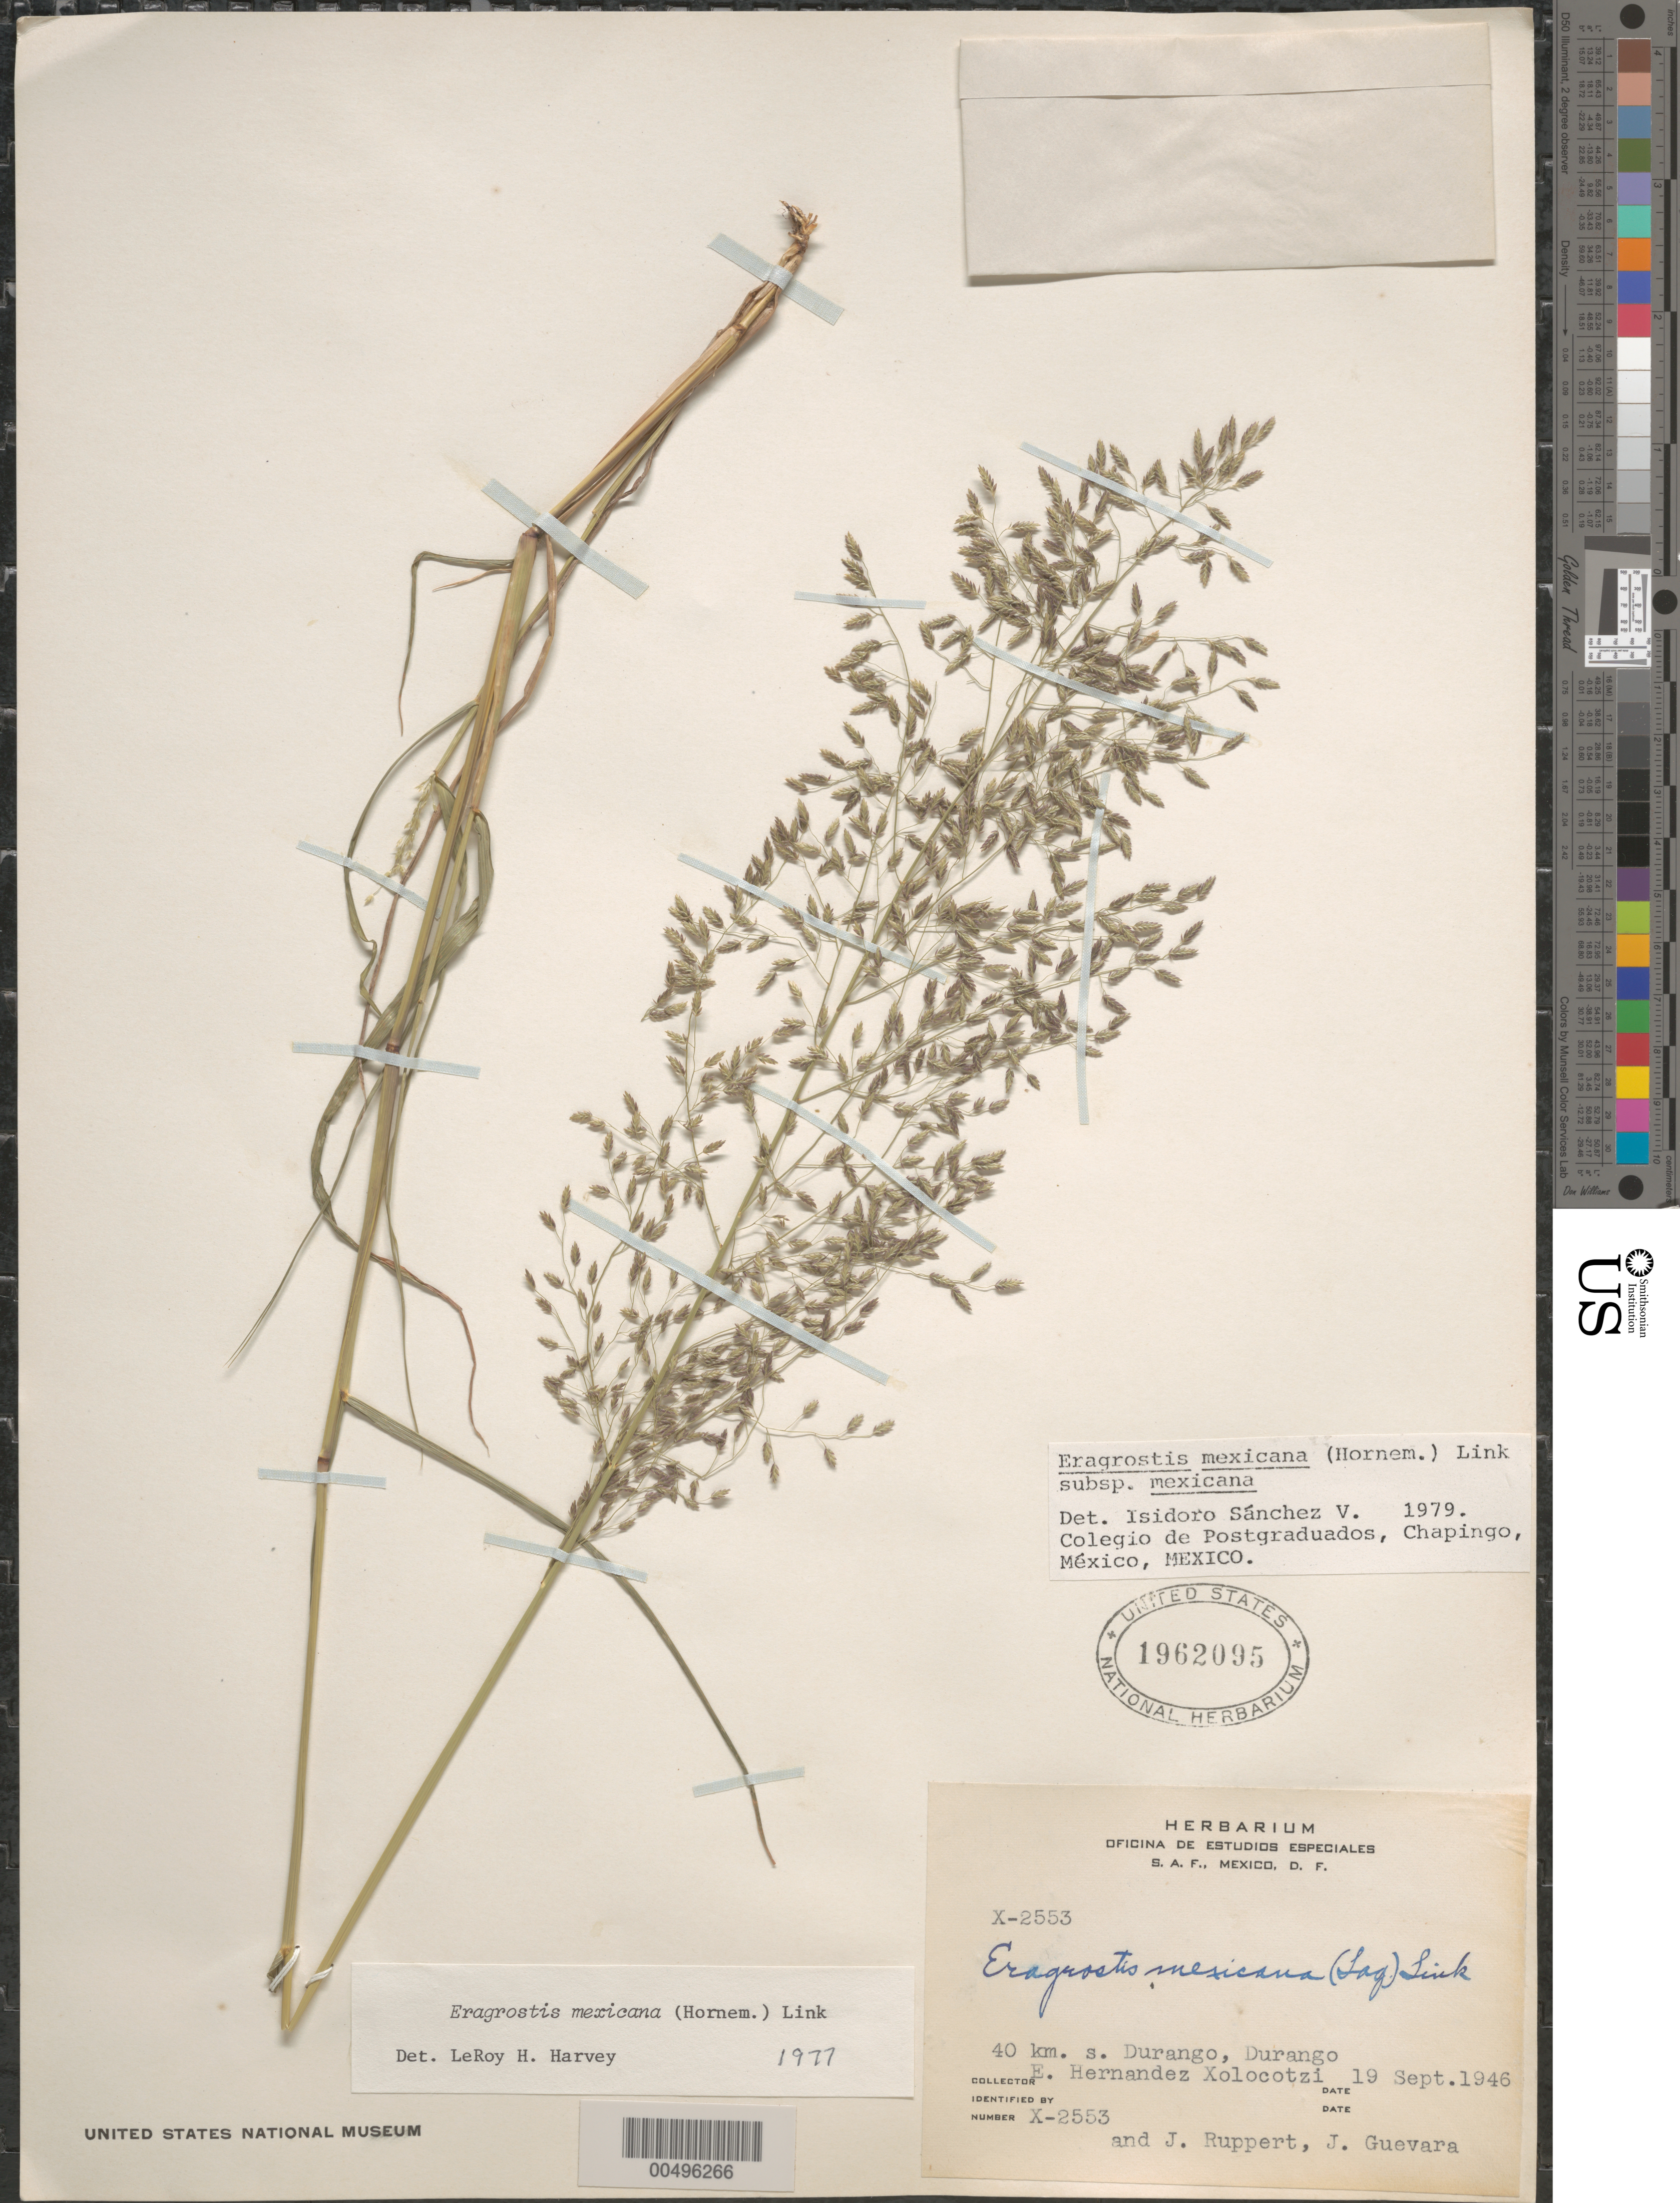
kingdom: Plantae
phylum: Tracheophyta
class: Liliopsida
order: Poales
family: Poaceae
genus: Eragrostis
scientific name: Eragrostis mexicana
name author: (Hornem.) Link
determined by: Sánchez Vega, I. M.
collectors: E. I. Hernández-X., J. Ruppert & J. Guevara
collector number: X-2553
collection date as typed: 19 Sep 1946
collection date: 1946-09-19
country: Mexico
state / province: Durango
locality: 40 km S of Durango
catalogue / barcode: US 1962095